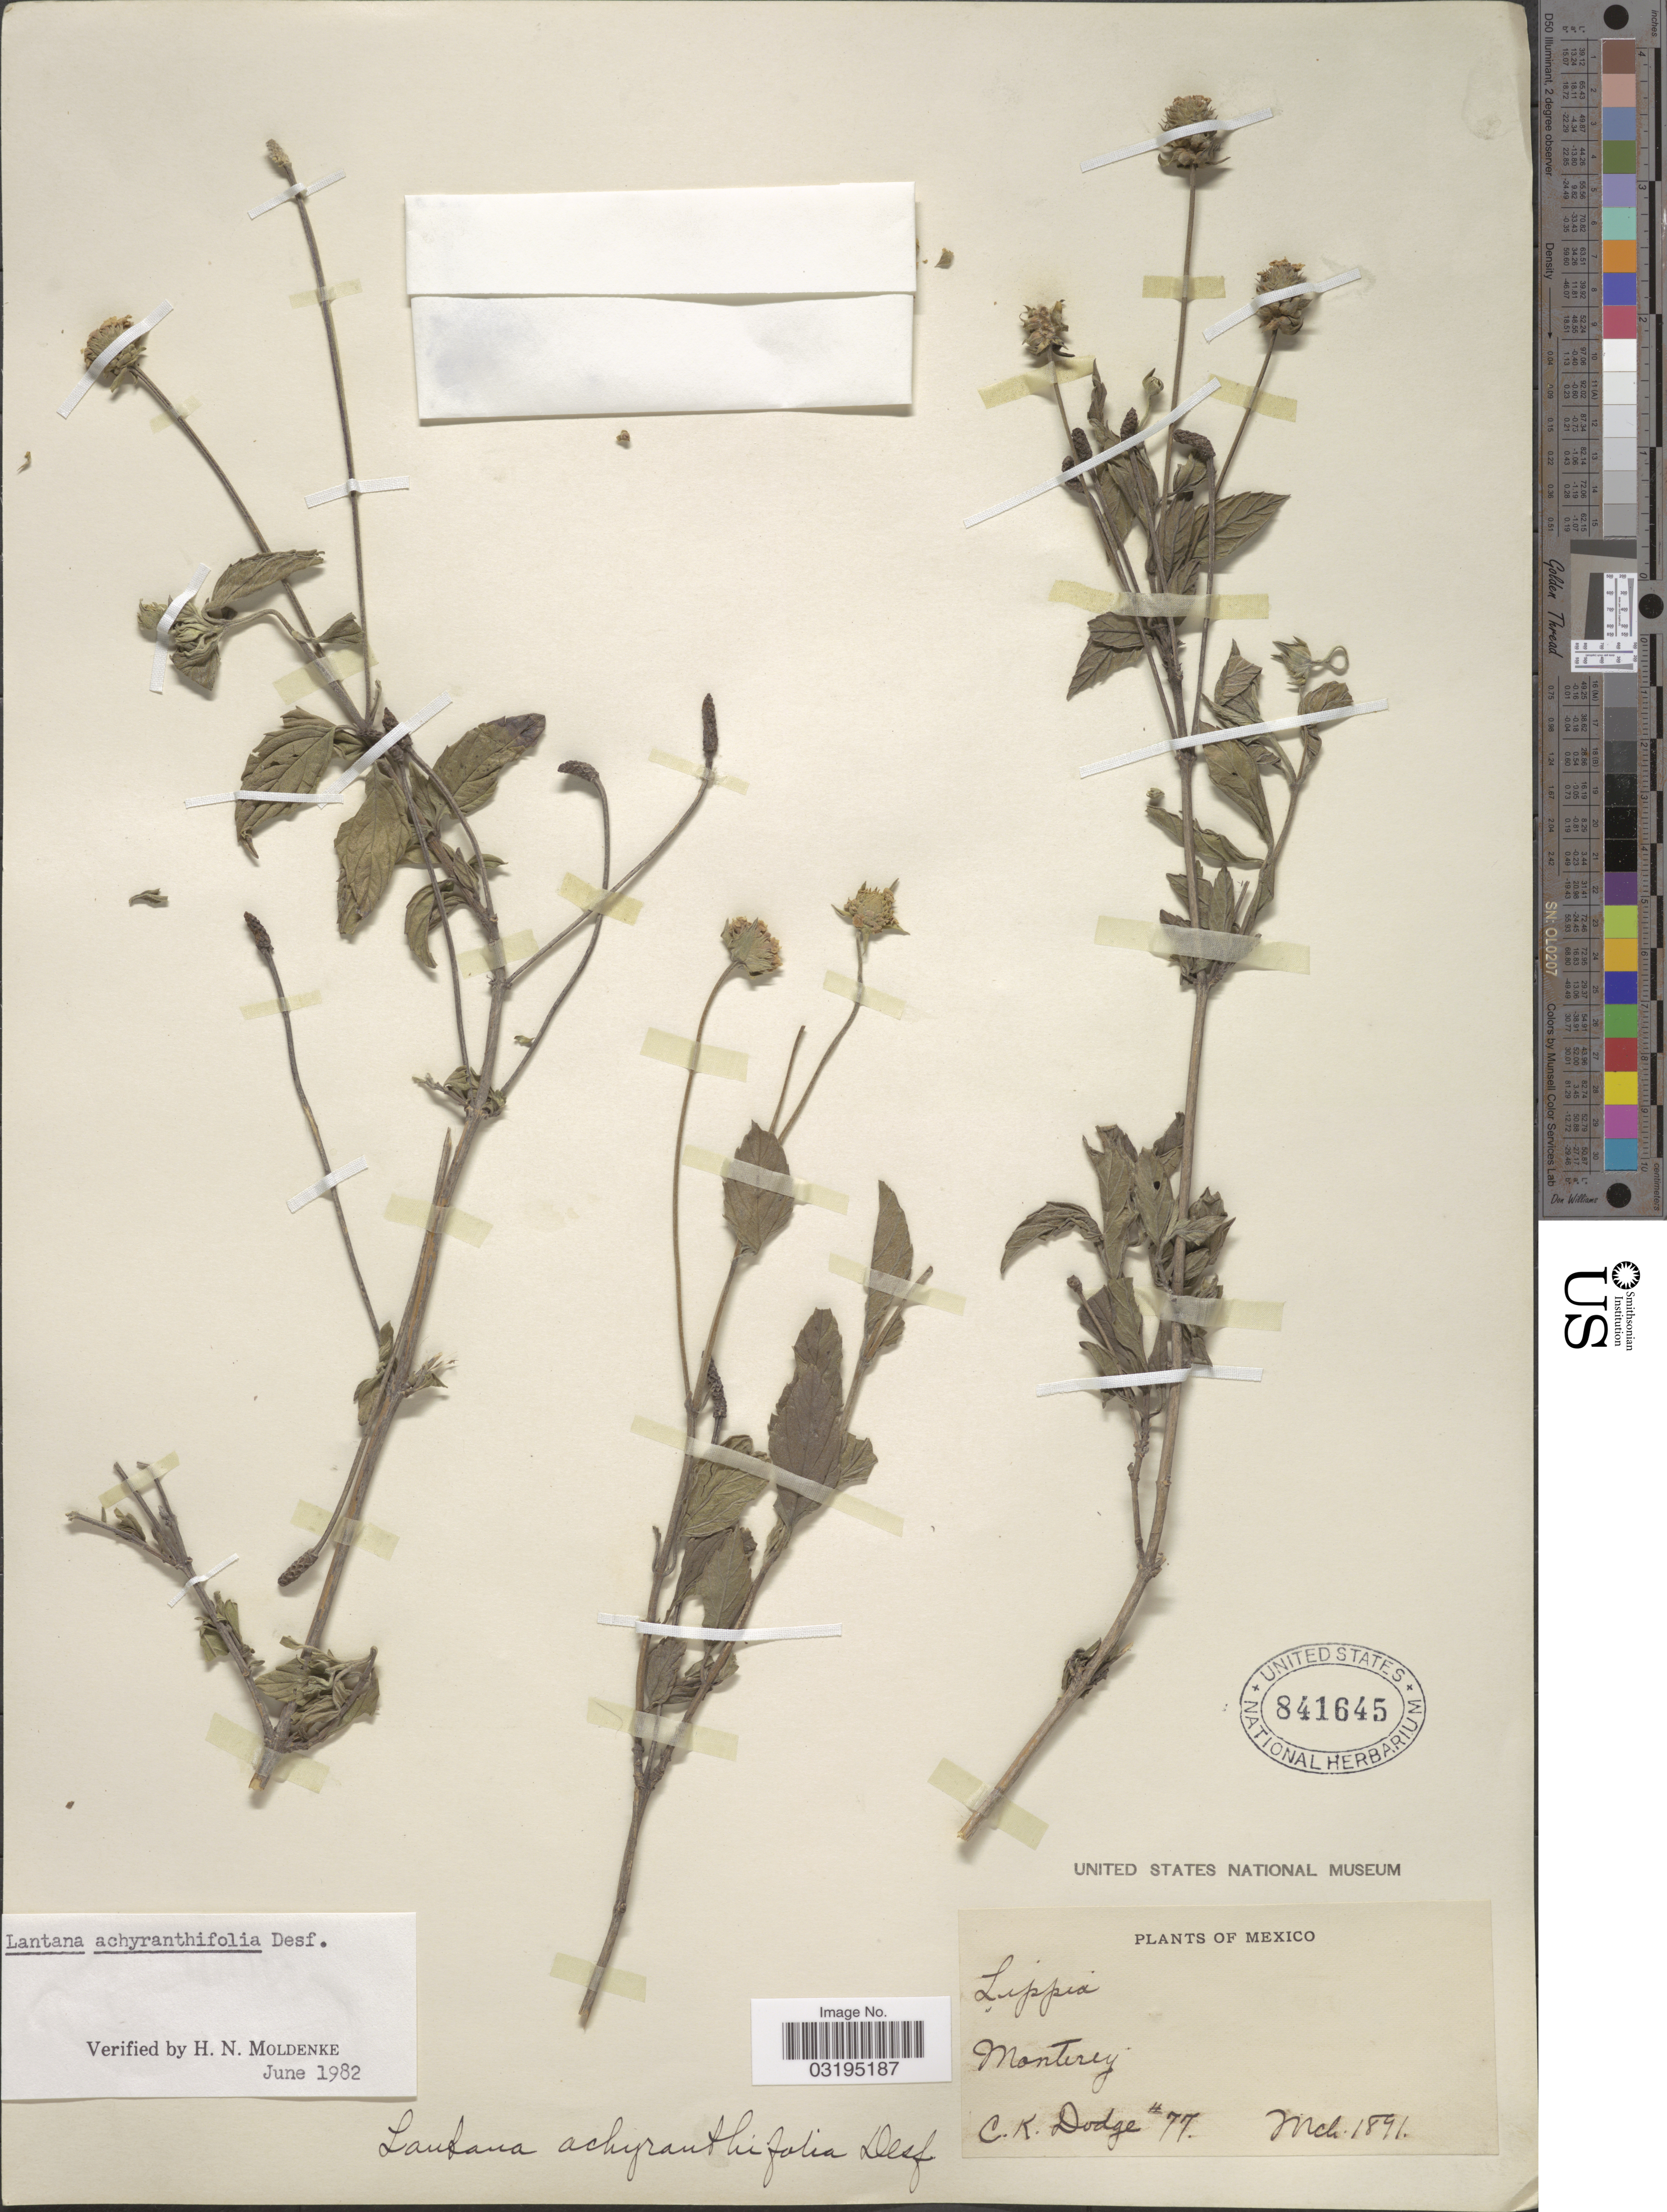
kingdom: Plantae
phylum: Tracheophyta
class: Magnoliopsida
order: Lamiales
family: Verbenaceae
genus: Lantana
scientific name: Lantana achyranthifolia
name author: Desf.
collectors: C. Dodge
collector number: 77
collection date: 1891-03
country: Mexico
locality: Monterey.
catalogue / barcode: US 841645